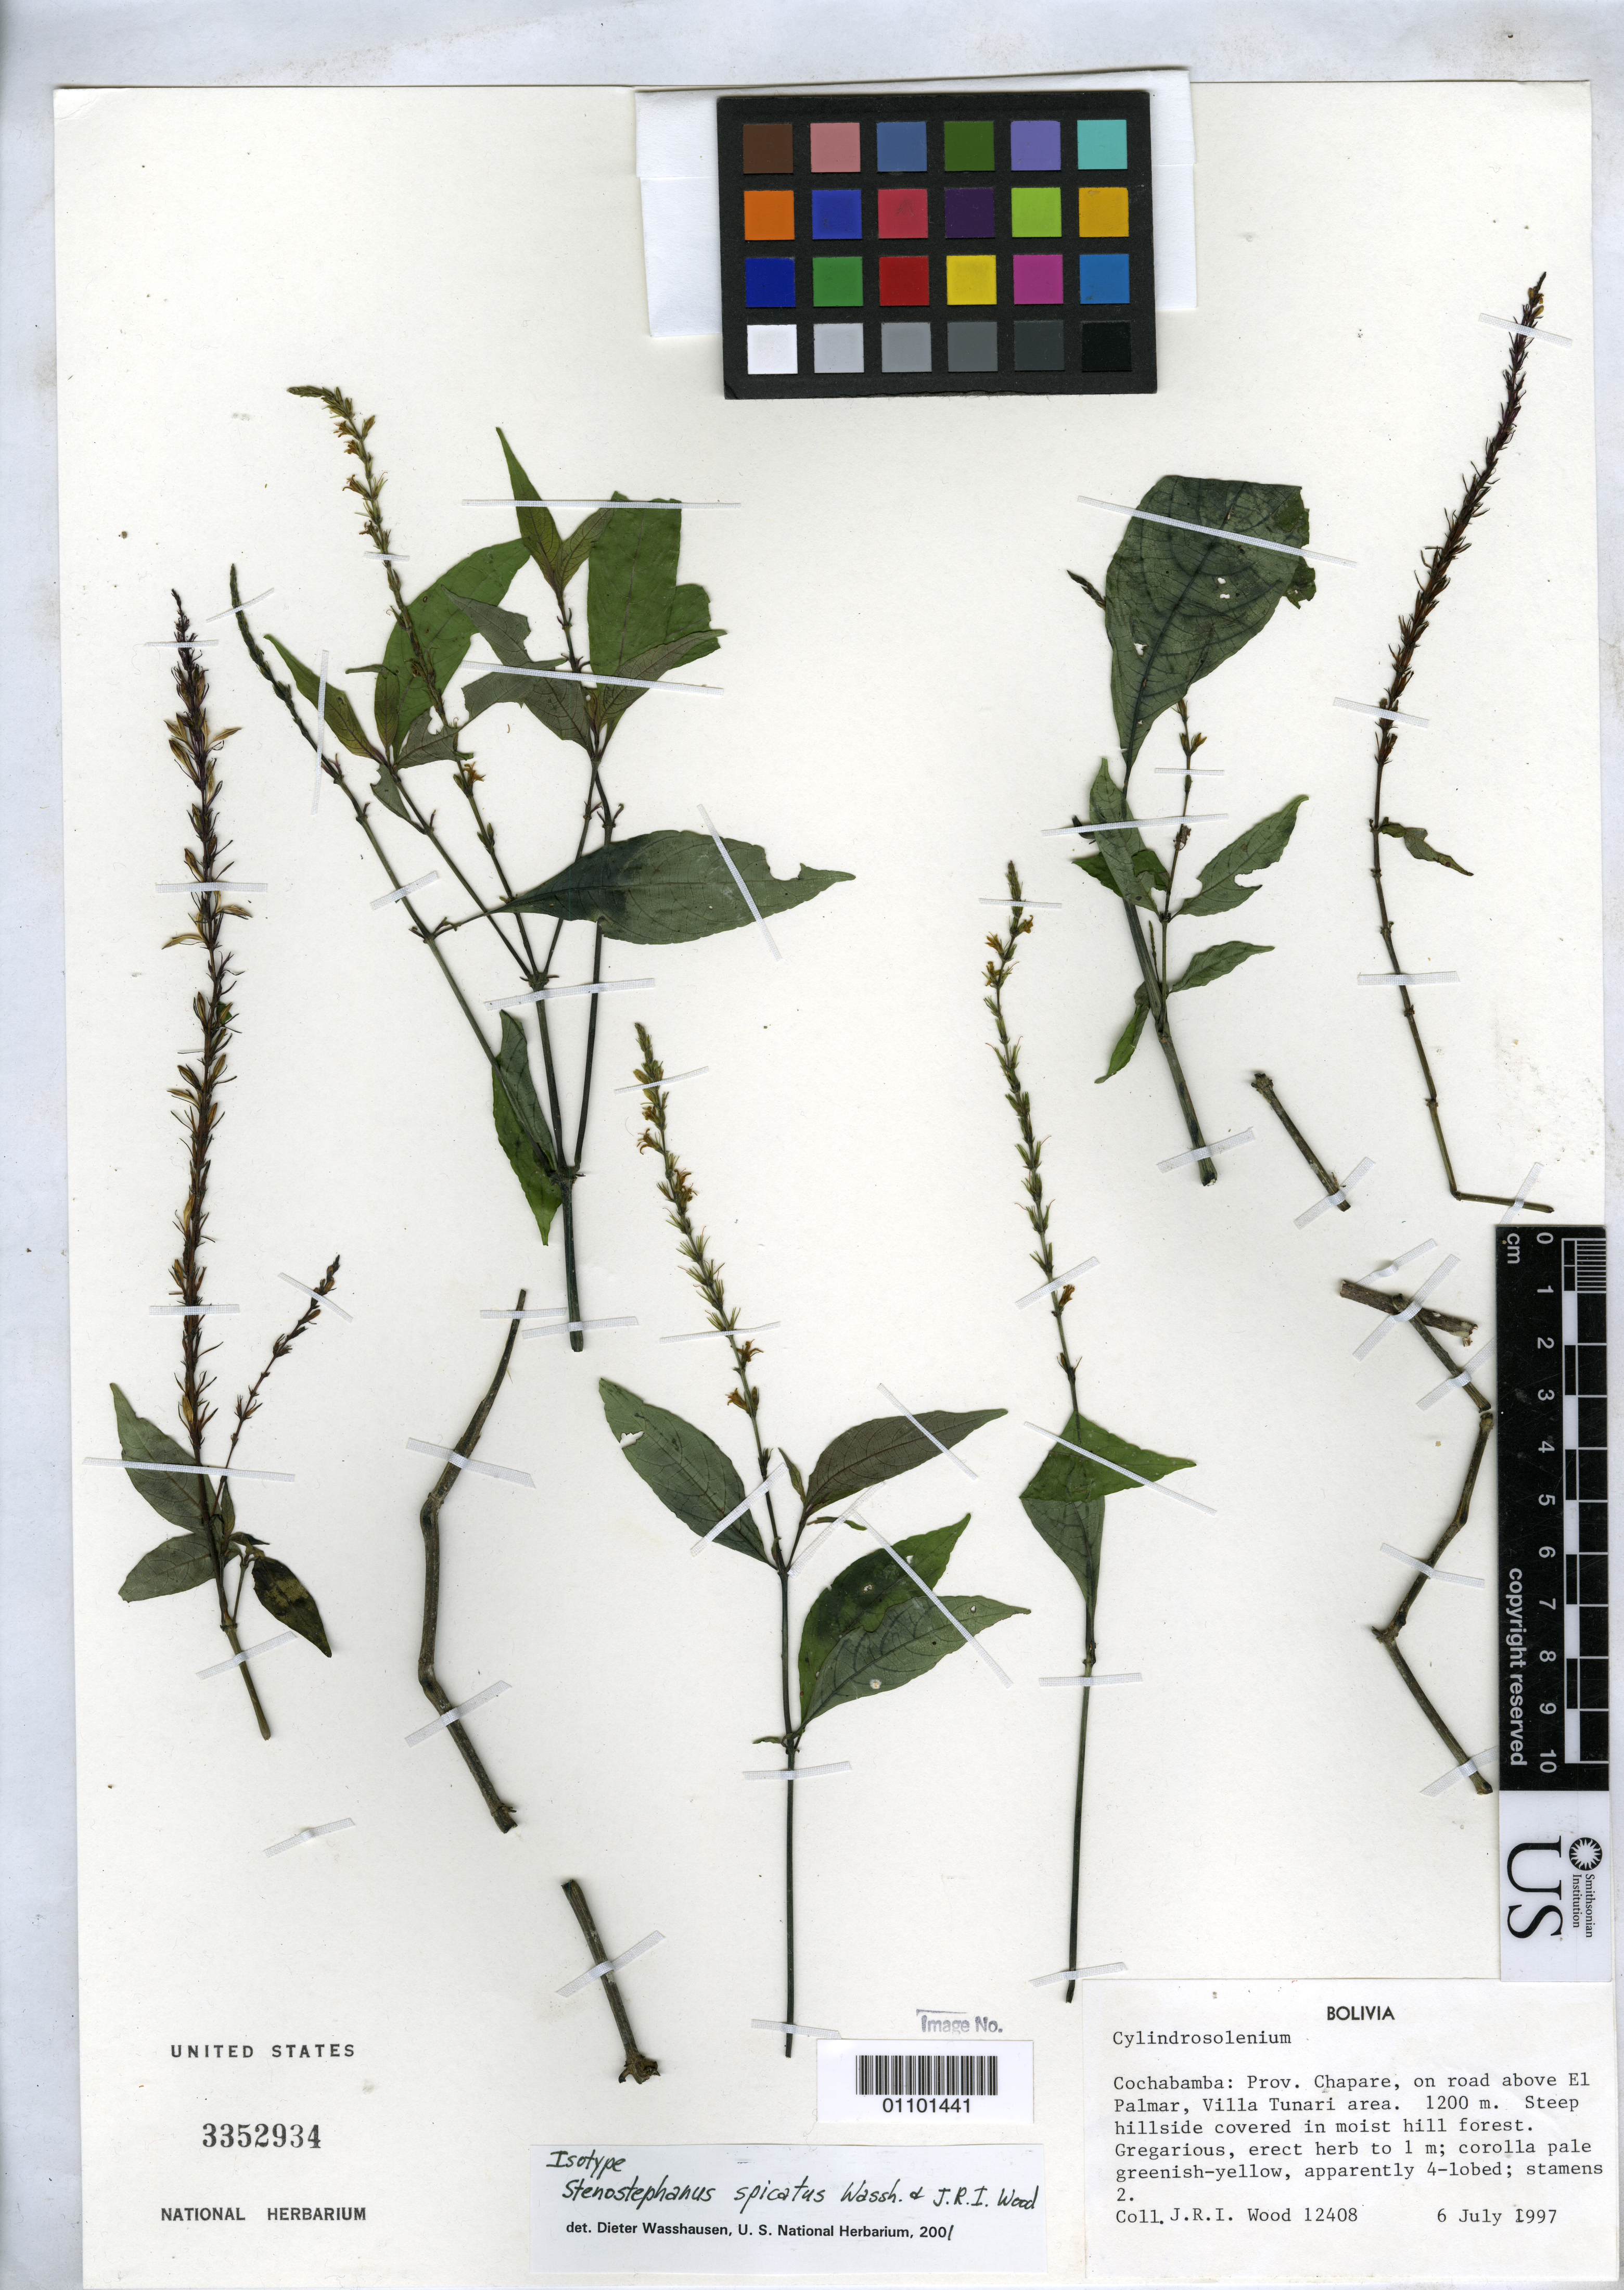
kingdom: Plantae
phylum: Tracheophyta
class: Magnoliopsida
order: Lamiales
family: Acanthaceae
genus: Stenostephanus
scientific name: Stenostephanus spicatus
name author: Wassh. & J.R.I. Wood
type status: Isotype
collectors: J. R. I. Wood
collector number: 12408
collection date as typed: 06 Jul 1997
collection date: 1997-07-06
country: Bolivia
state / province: Cochabamba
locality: Cochabamba: Chapare, on road above El Palmar from Villa Tunari.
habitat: Steep hillside covered in moist hill forest,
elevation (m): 1200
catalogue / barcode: US 3352934